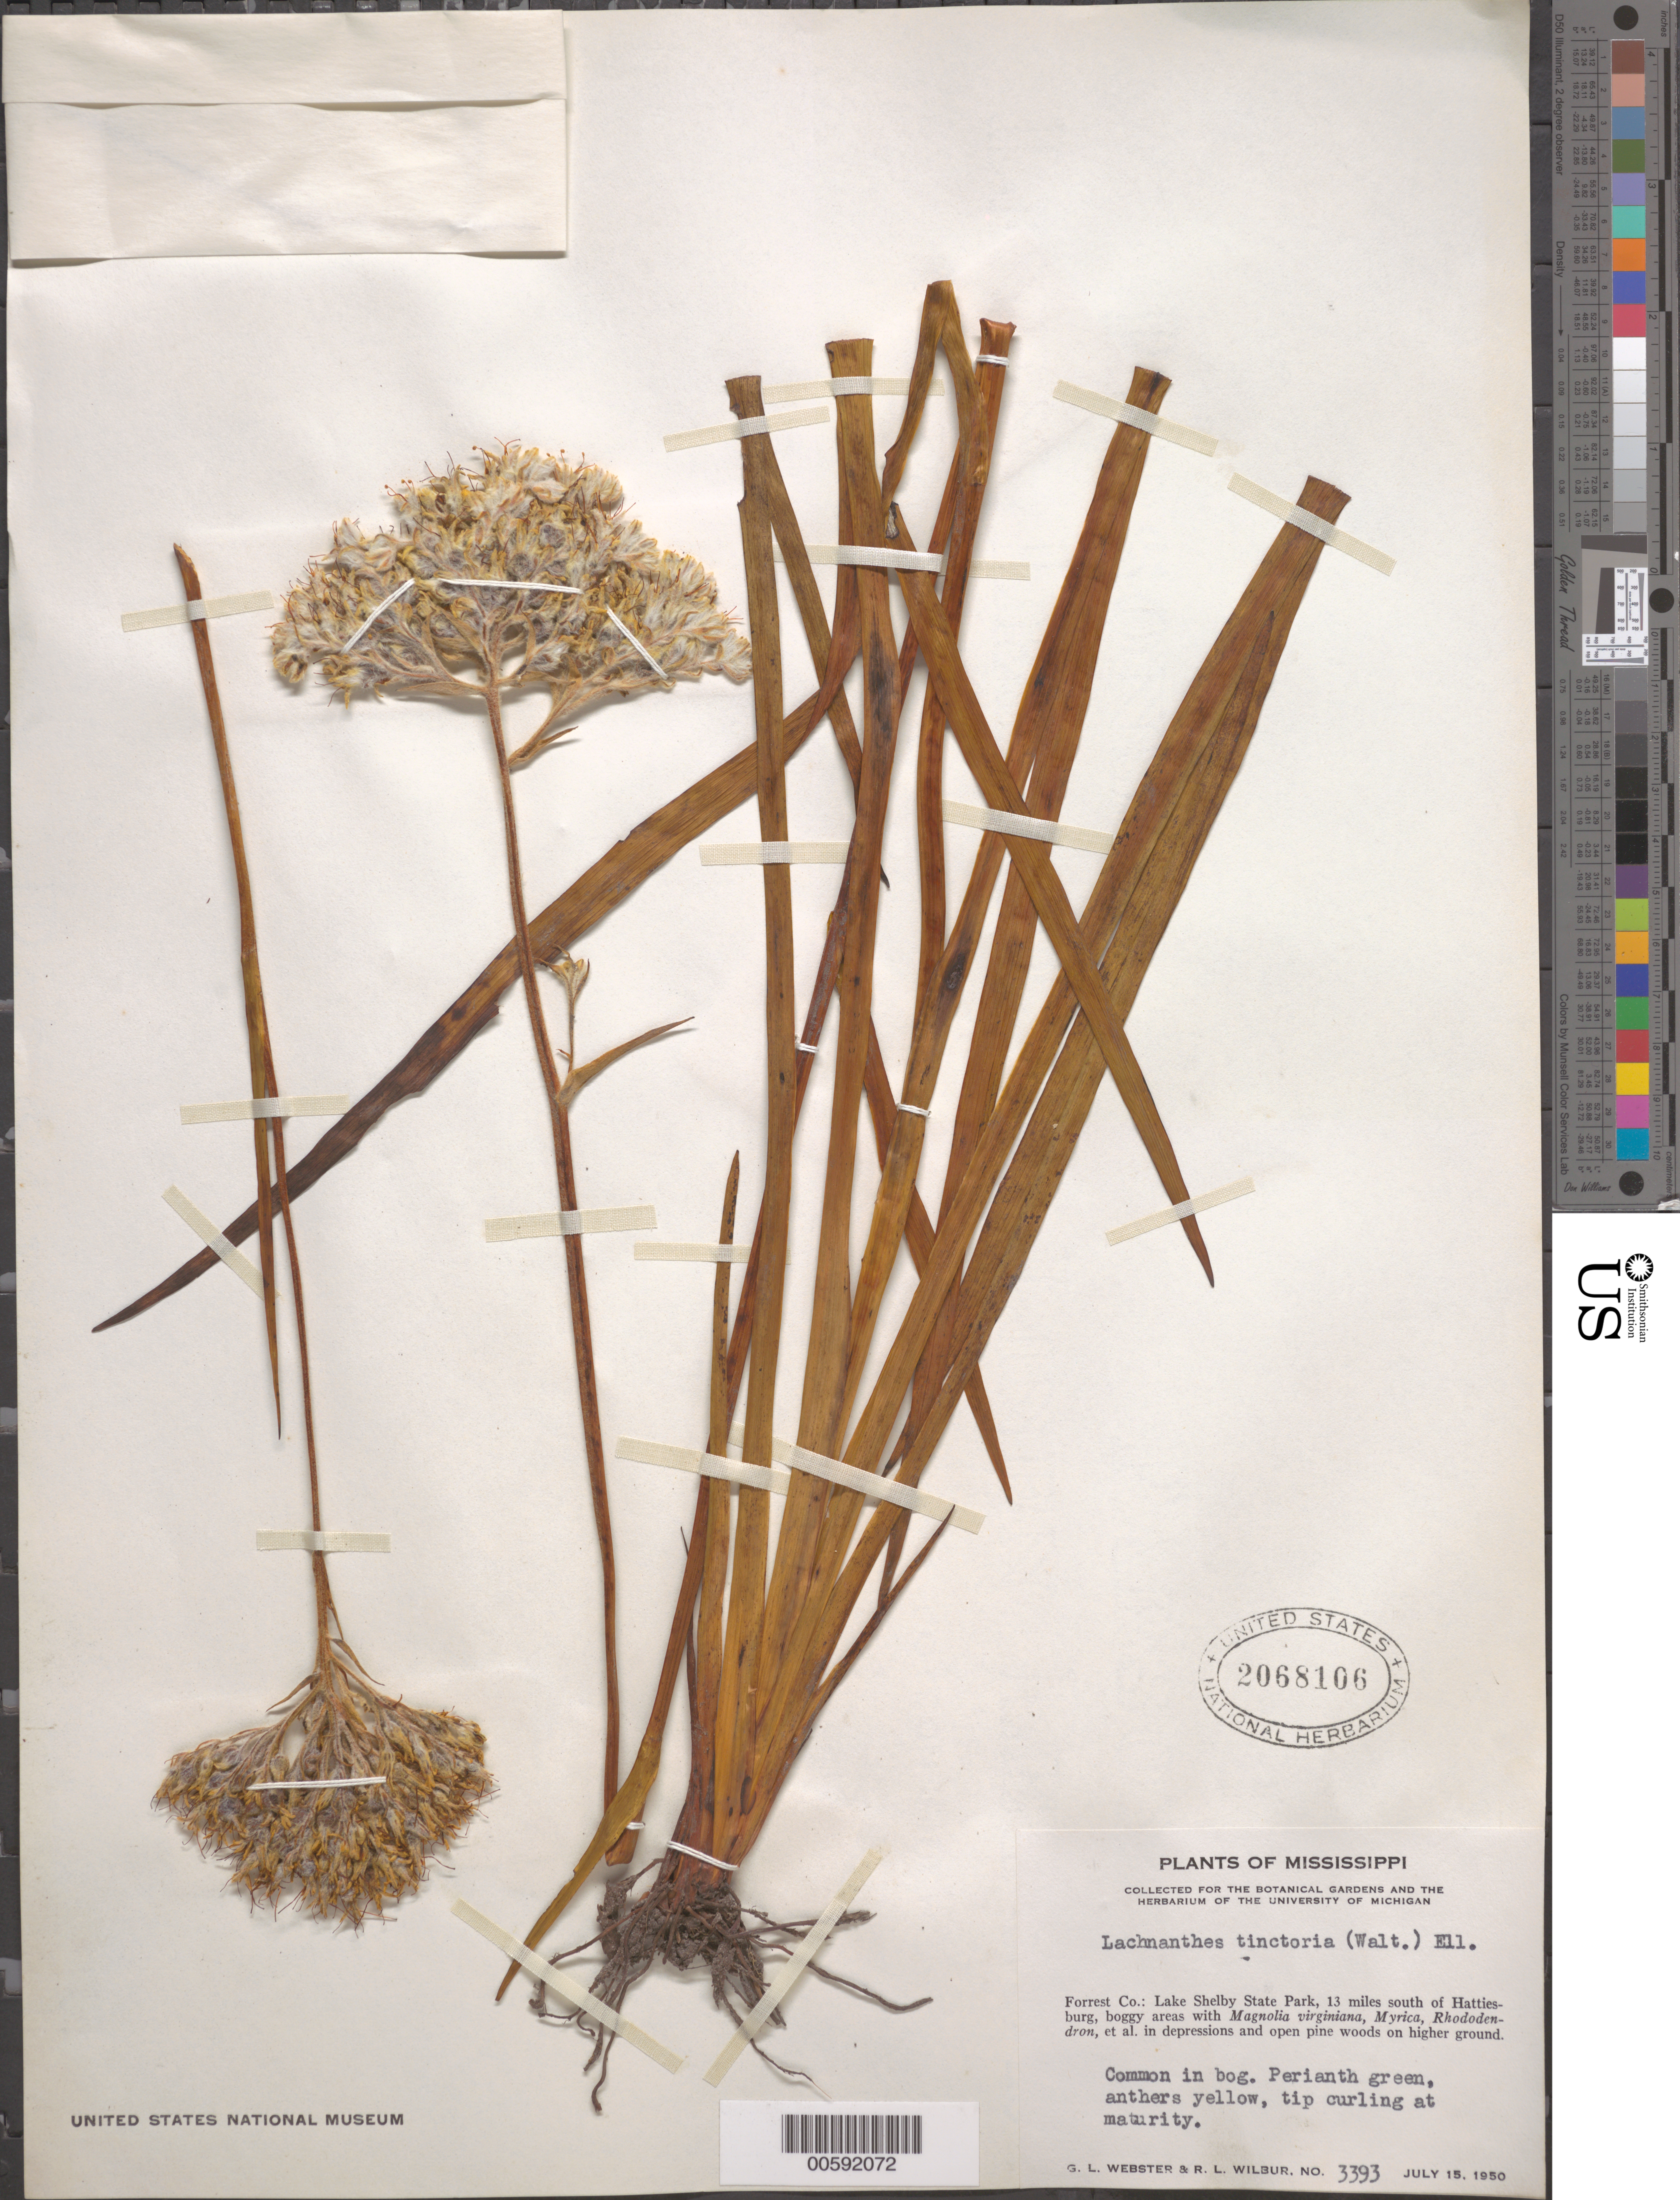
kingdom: Plantae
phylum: Tracheophyta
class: Liliopsida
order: Commelinales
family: Haemodoraceae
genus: Lachnanthes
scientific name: Lachnanthes tinctoria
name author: (Walter ex J.F. Gmel.) Elliott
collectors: G. L. Webster & R. L. Wilbur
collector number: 3393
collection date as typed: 15 Jul 1950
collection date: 1950-07-15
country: United States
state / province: Mississippi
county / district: Forrest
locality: Lake Shelby State Park, S of Hattiesburg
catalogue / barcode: US 2068106